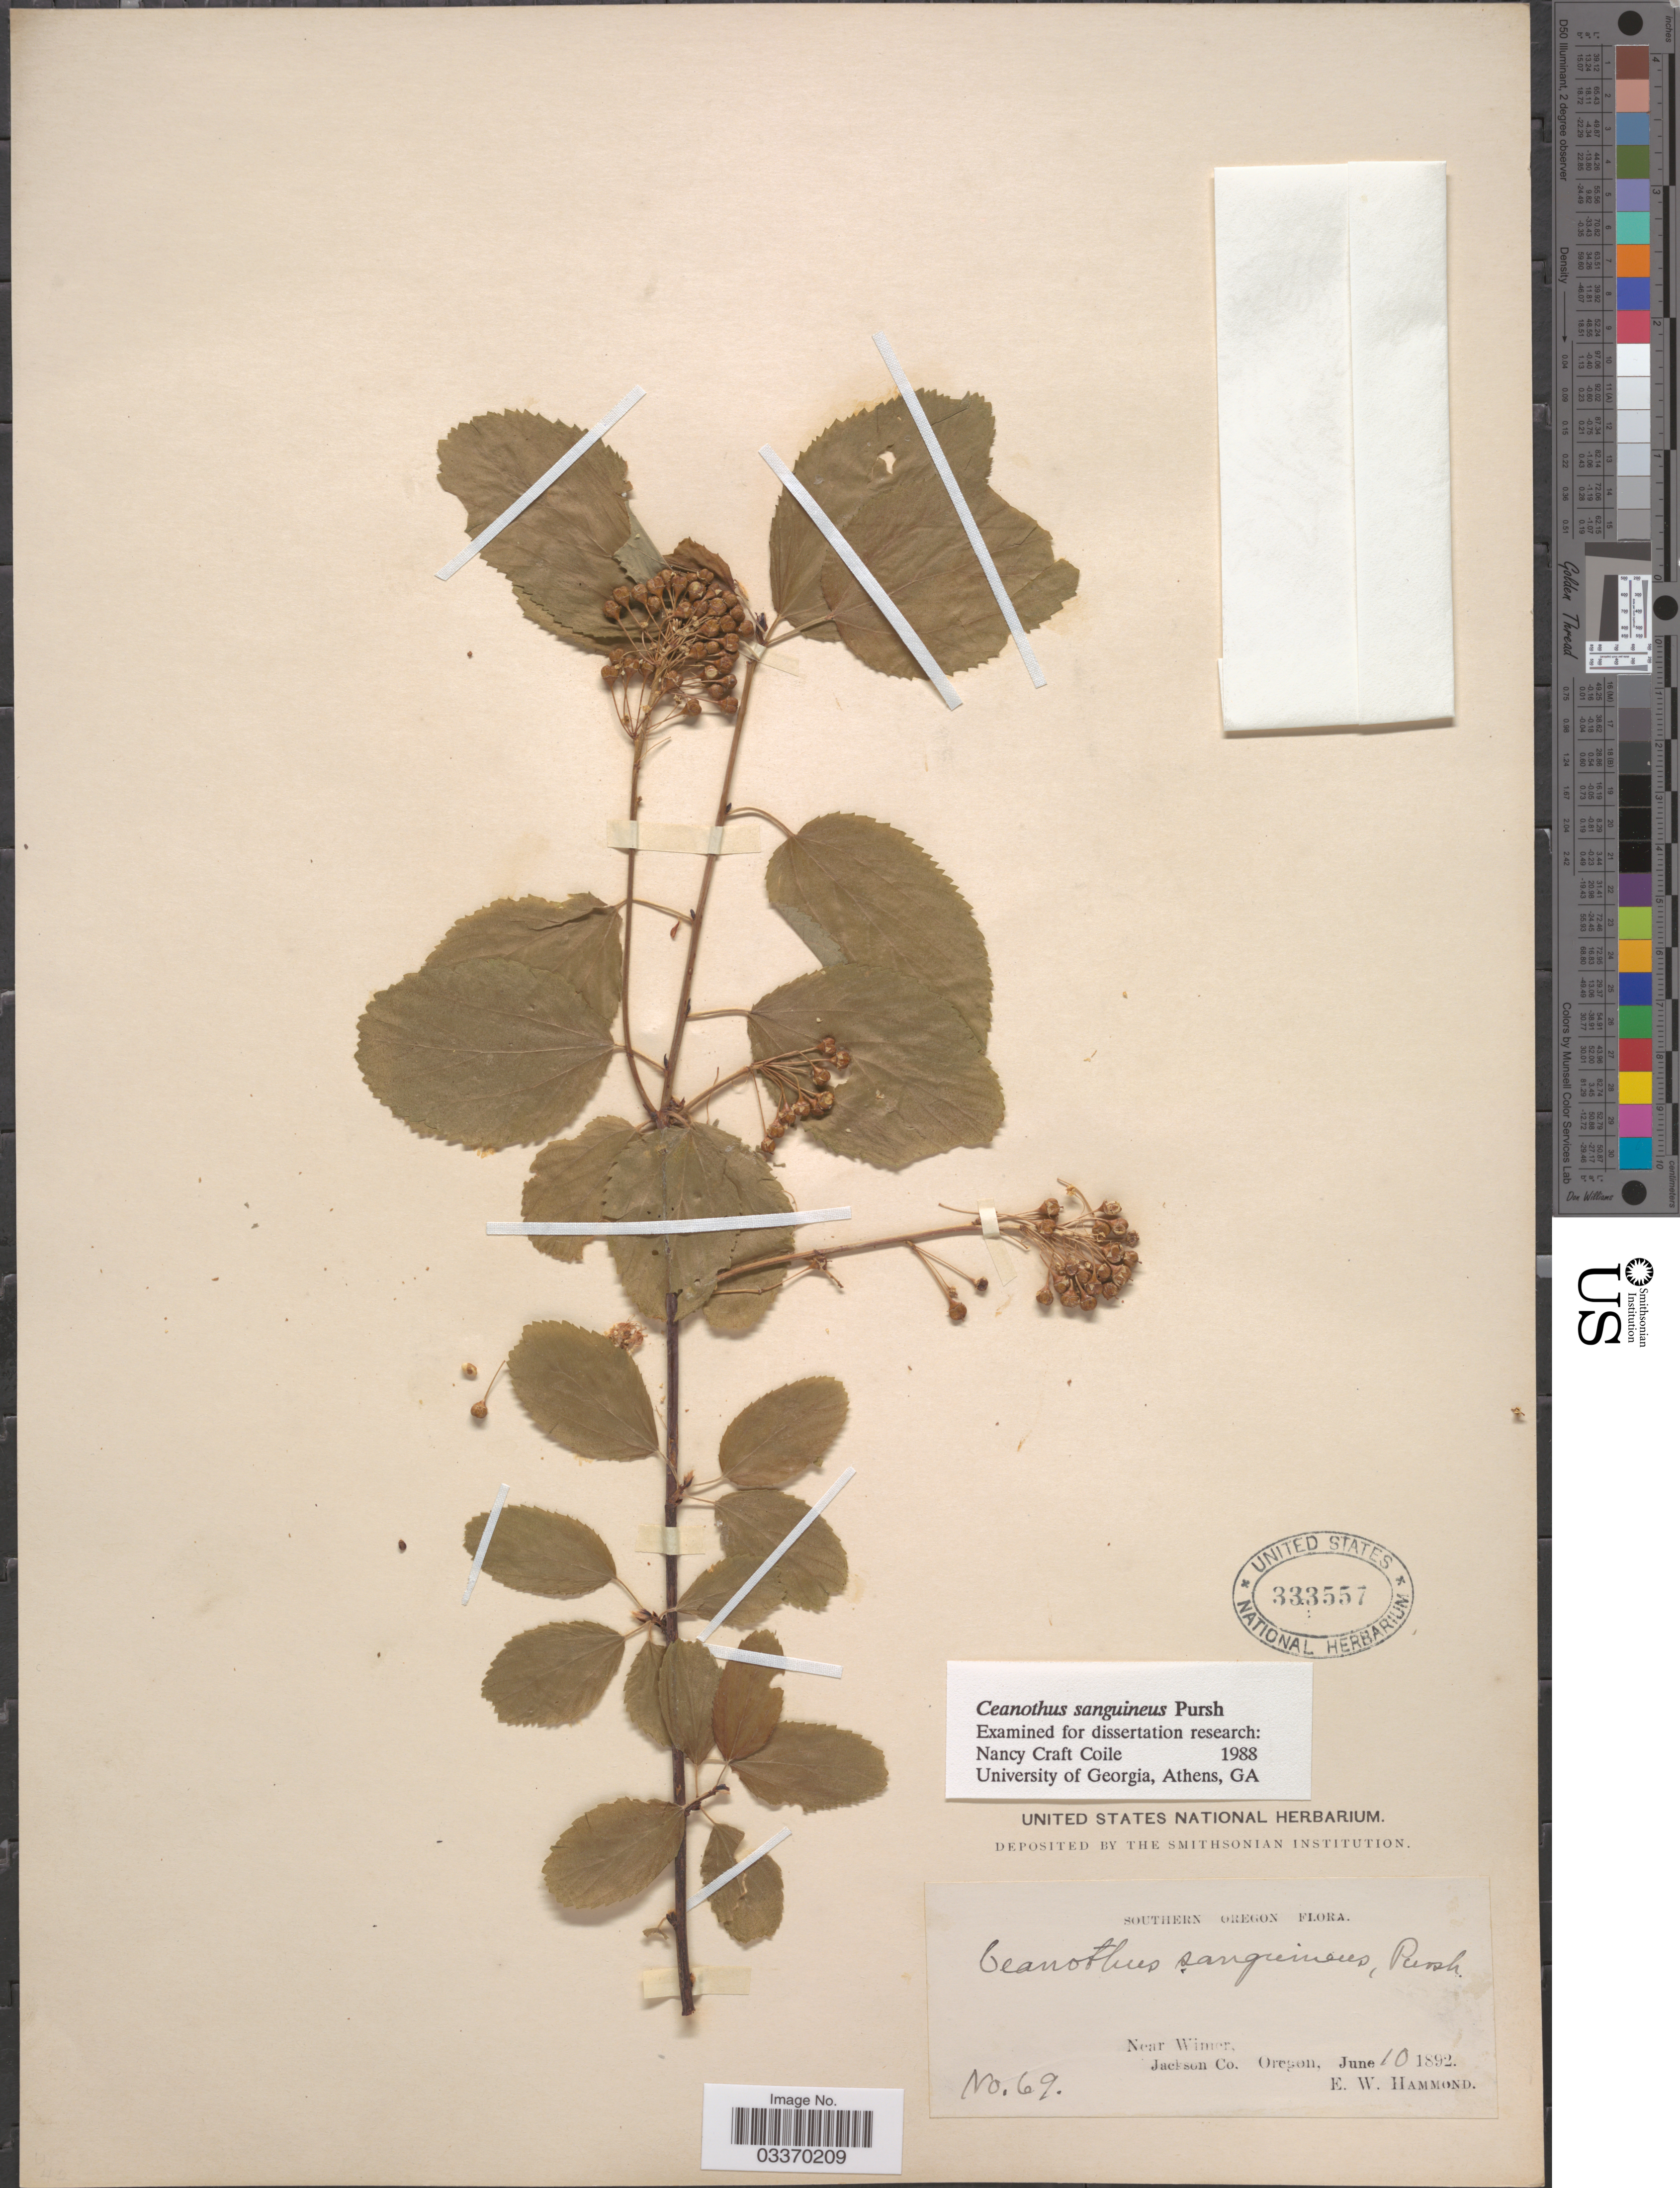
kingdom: Plantae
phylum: Tracheophyta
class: Magnoliopsida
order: Rosales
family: Rhamnaceae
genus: Ceanothus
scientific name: Ceanothus sanguineus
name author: Pursh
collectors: E. Hammond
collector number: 69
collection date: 1892-06-10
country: United States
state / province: Oregon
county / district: Jackson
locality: Southern Oregon, Near Wimer, Jackson Co.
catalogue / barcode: US 333557